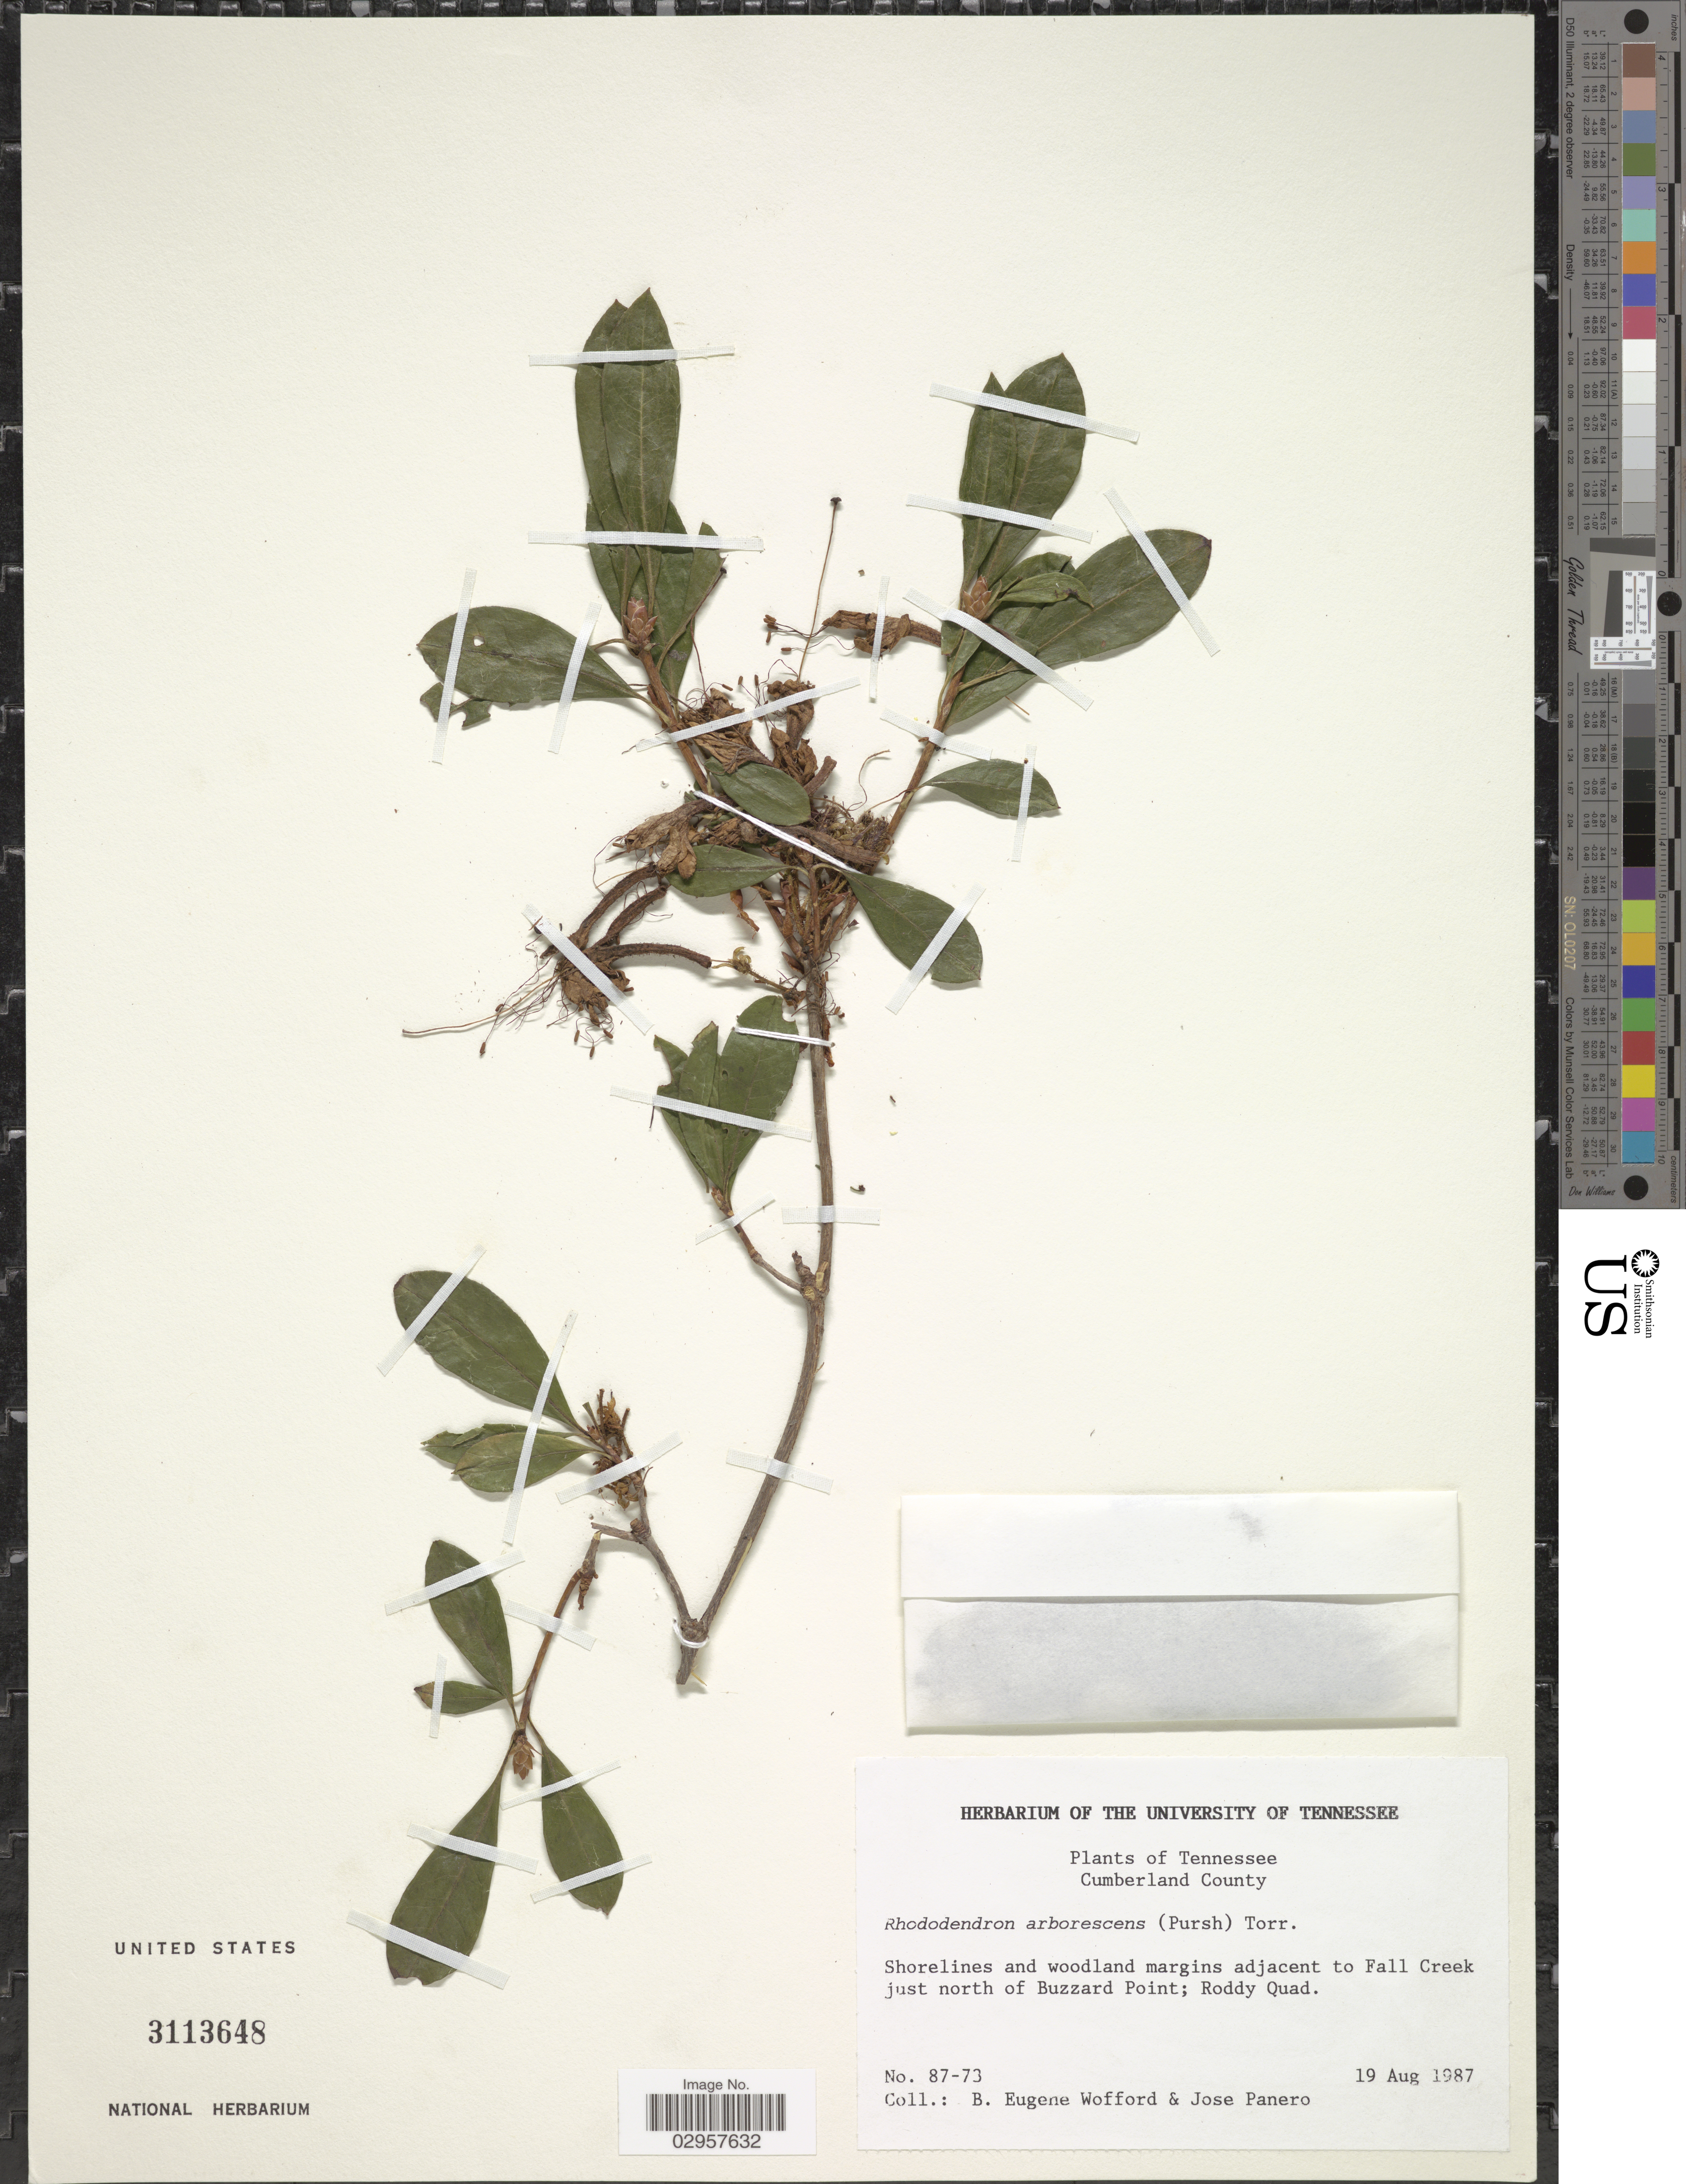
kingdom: Plantae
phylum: Tracheophyta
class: Magnoliopsida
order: Ericales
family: Ericaceae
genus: Rhododendron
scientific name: Rhododendron arborescens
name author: (Pursh) Torr.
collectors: B. Wofford & J. L. Panero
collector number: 87-73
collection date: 1987-08-19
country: United States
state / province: Tennessee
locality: Cumberland County. Shorelines and woodland margins adjacent to Fall Creek just north of Buzzard Point; Roddy Quad.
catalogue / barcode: US 3113648